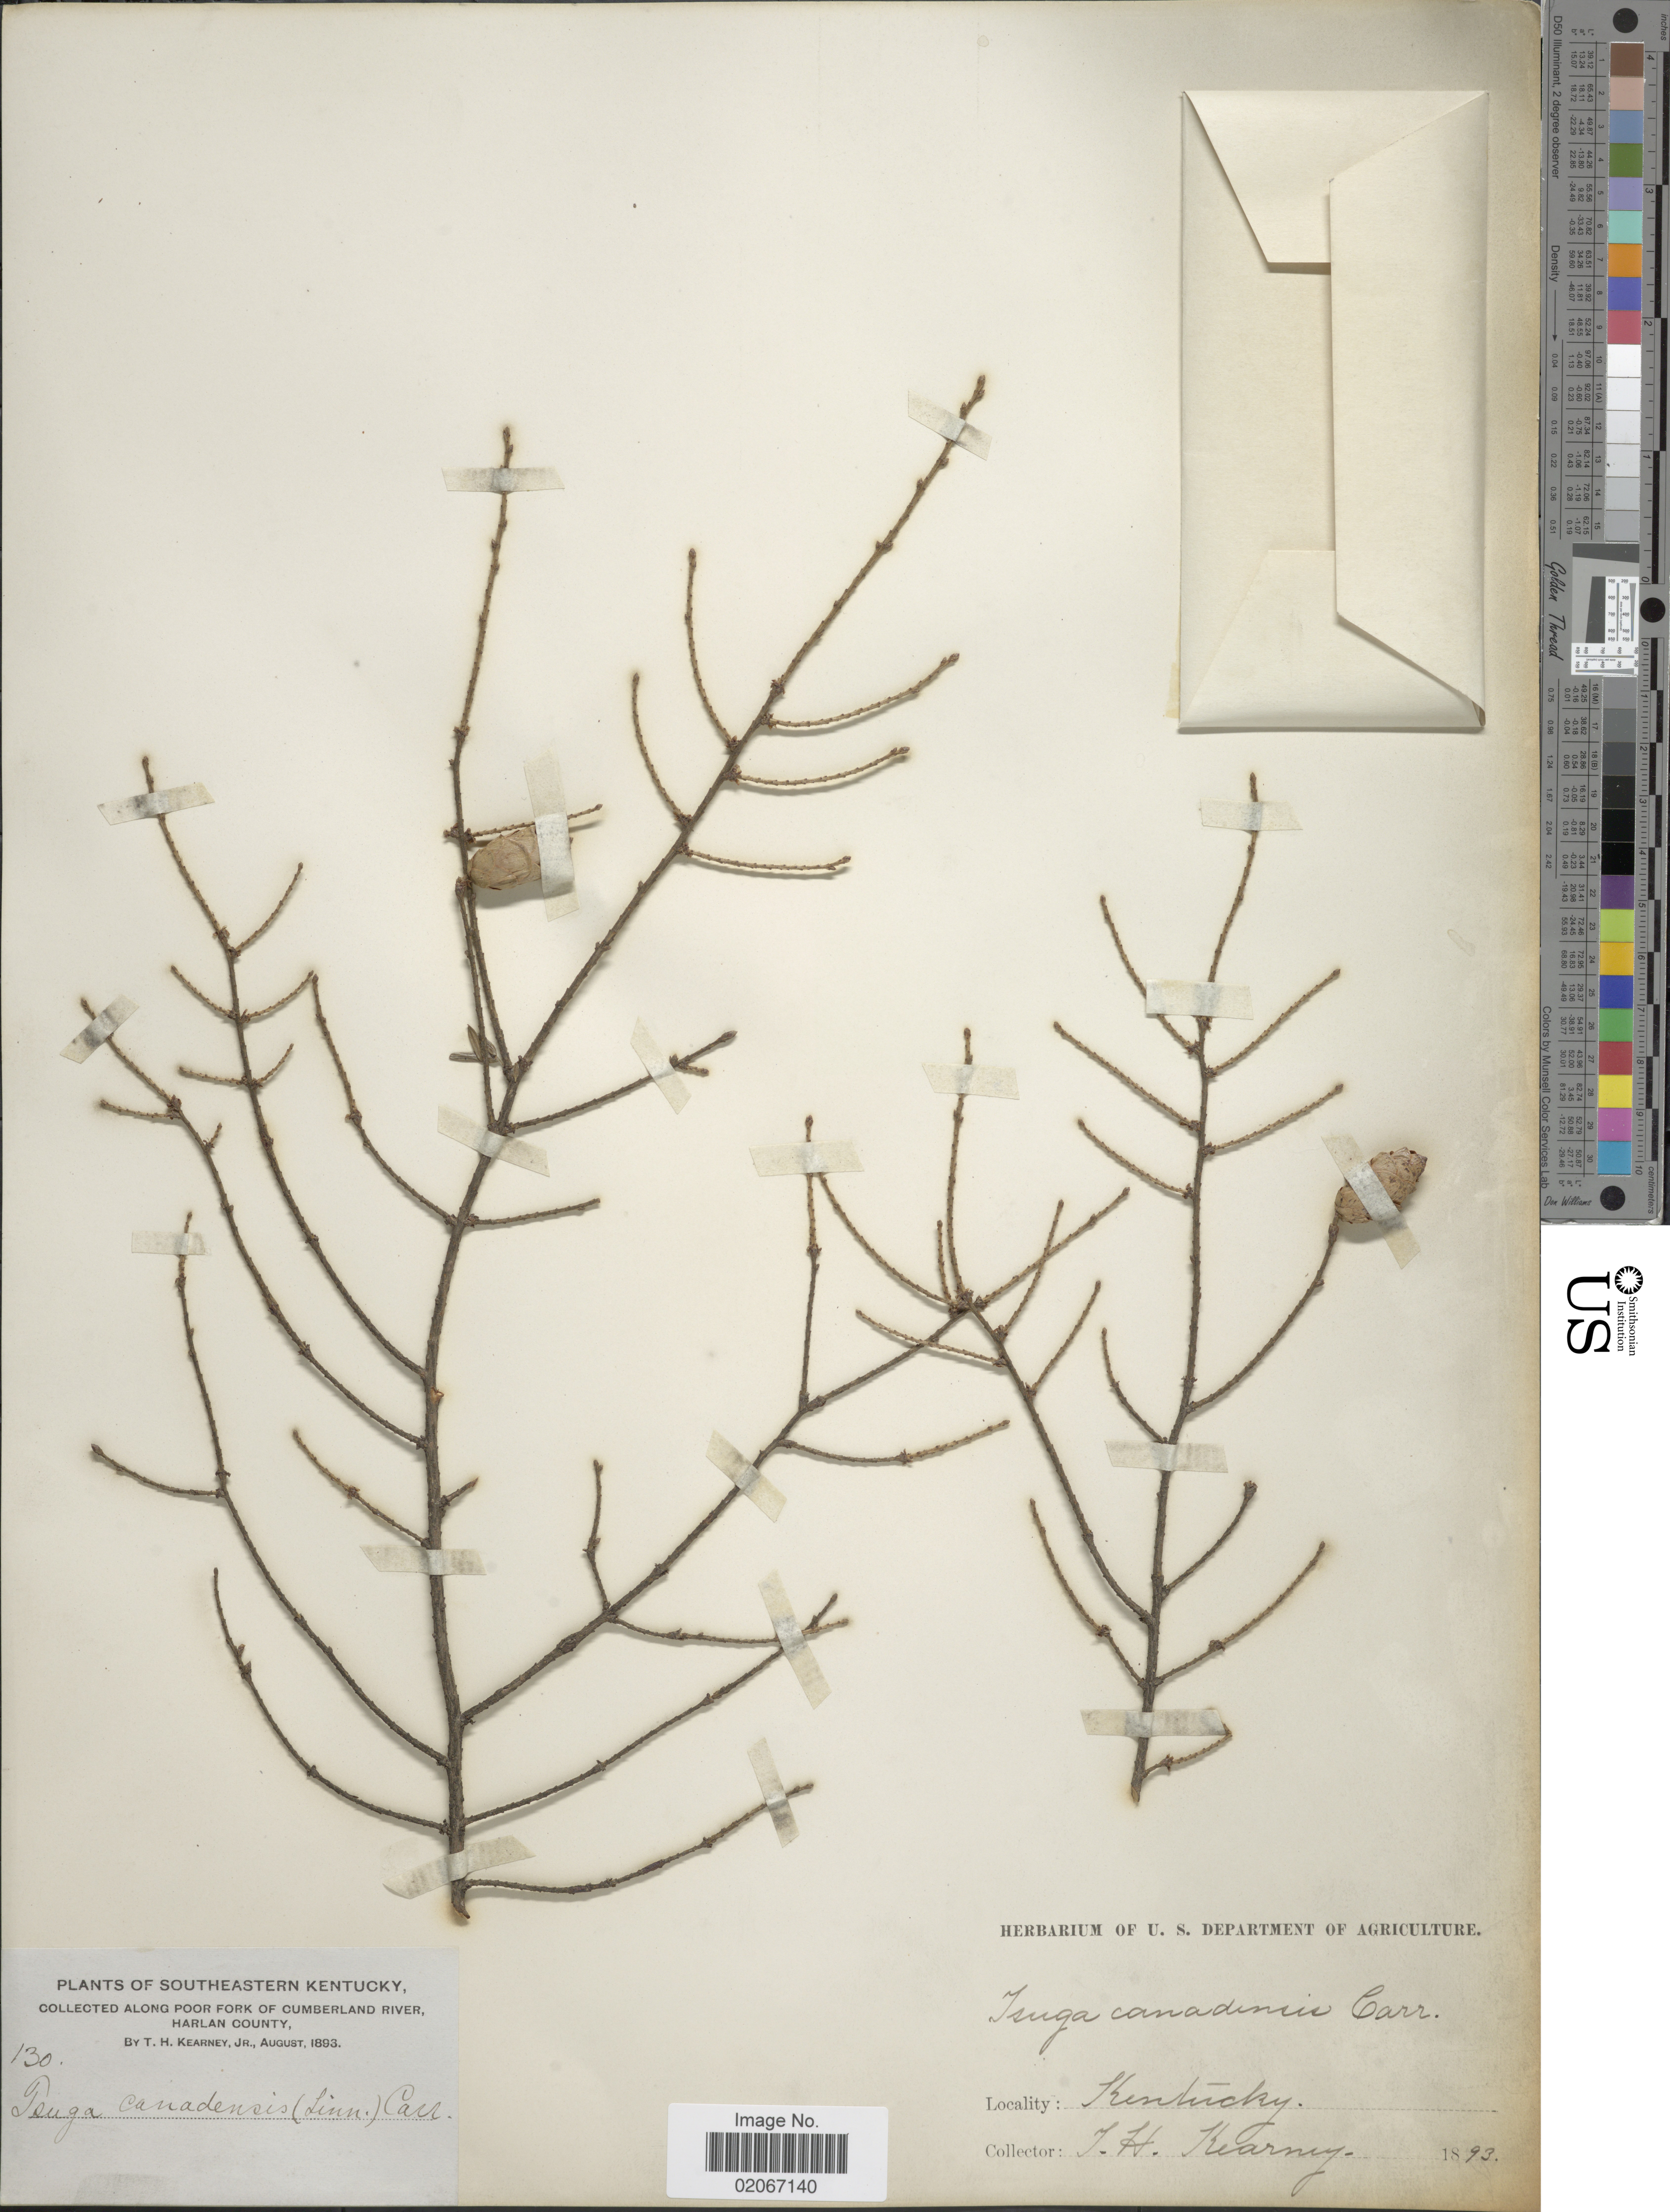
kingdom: Plantae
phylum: Tracheophyta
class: Pinopsida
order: Pinales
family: Pinaceae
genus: Tsuga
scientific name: Tsuga canadensis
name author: (L.) Carrière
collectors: T. H. Kearney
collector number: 130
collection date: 1893-08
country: United States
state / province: Kentucky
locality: Southeastern Kentucky, along poor fork of Cumberland River, Harlan County